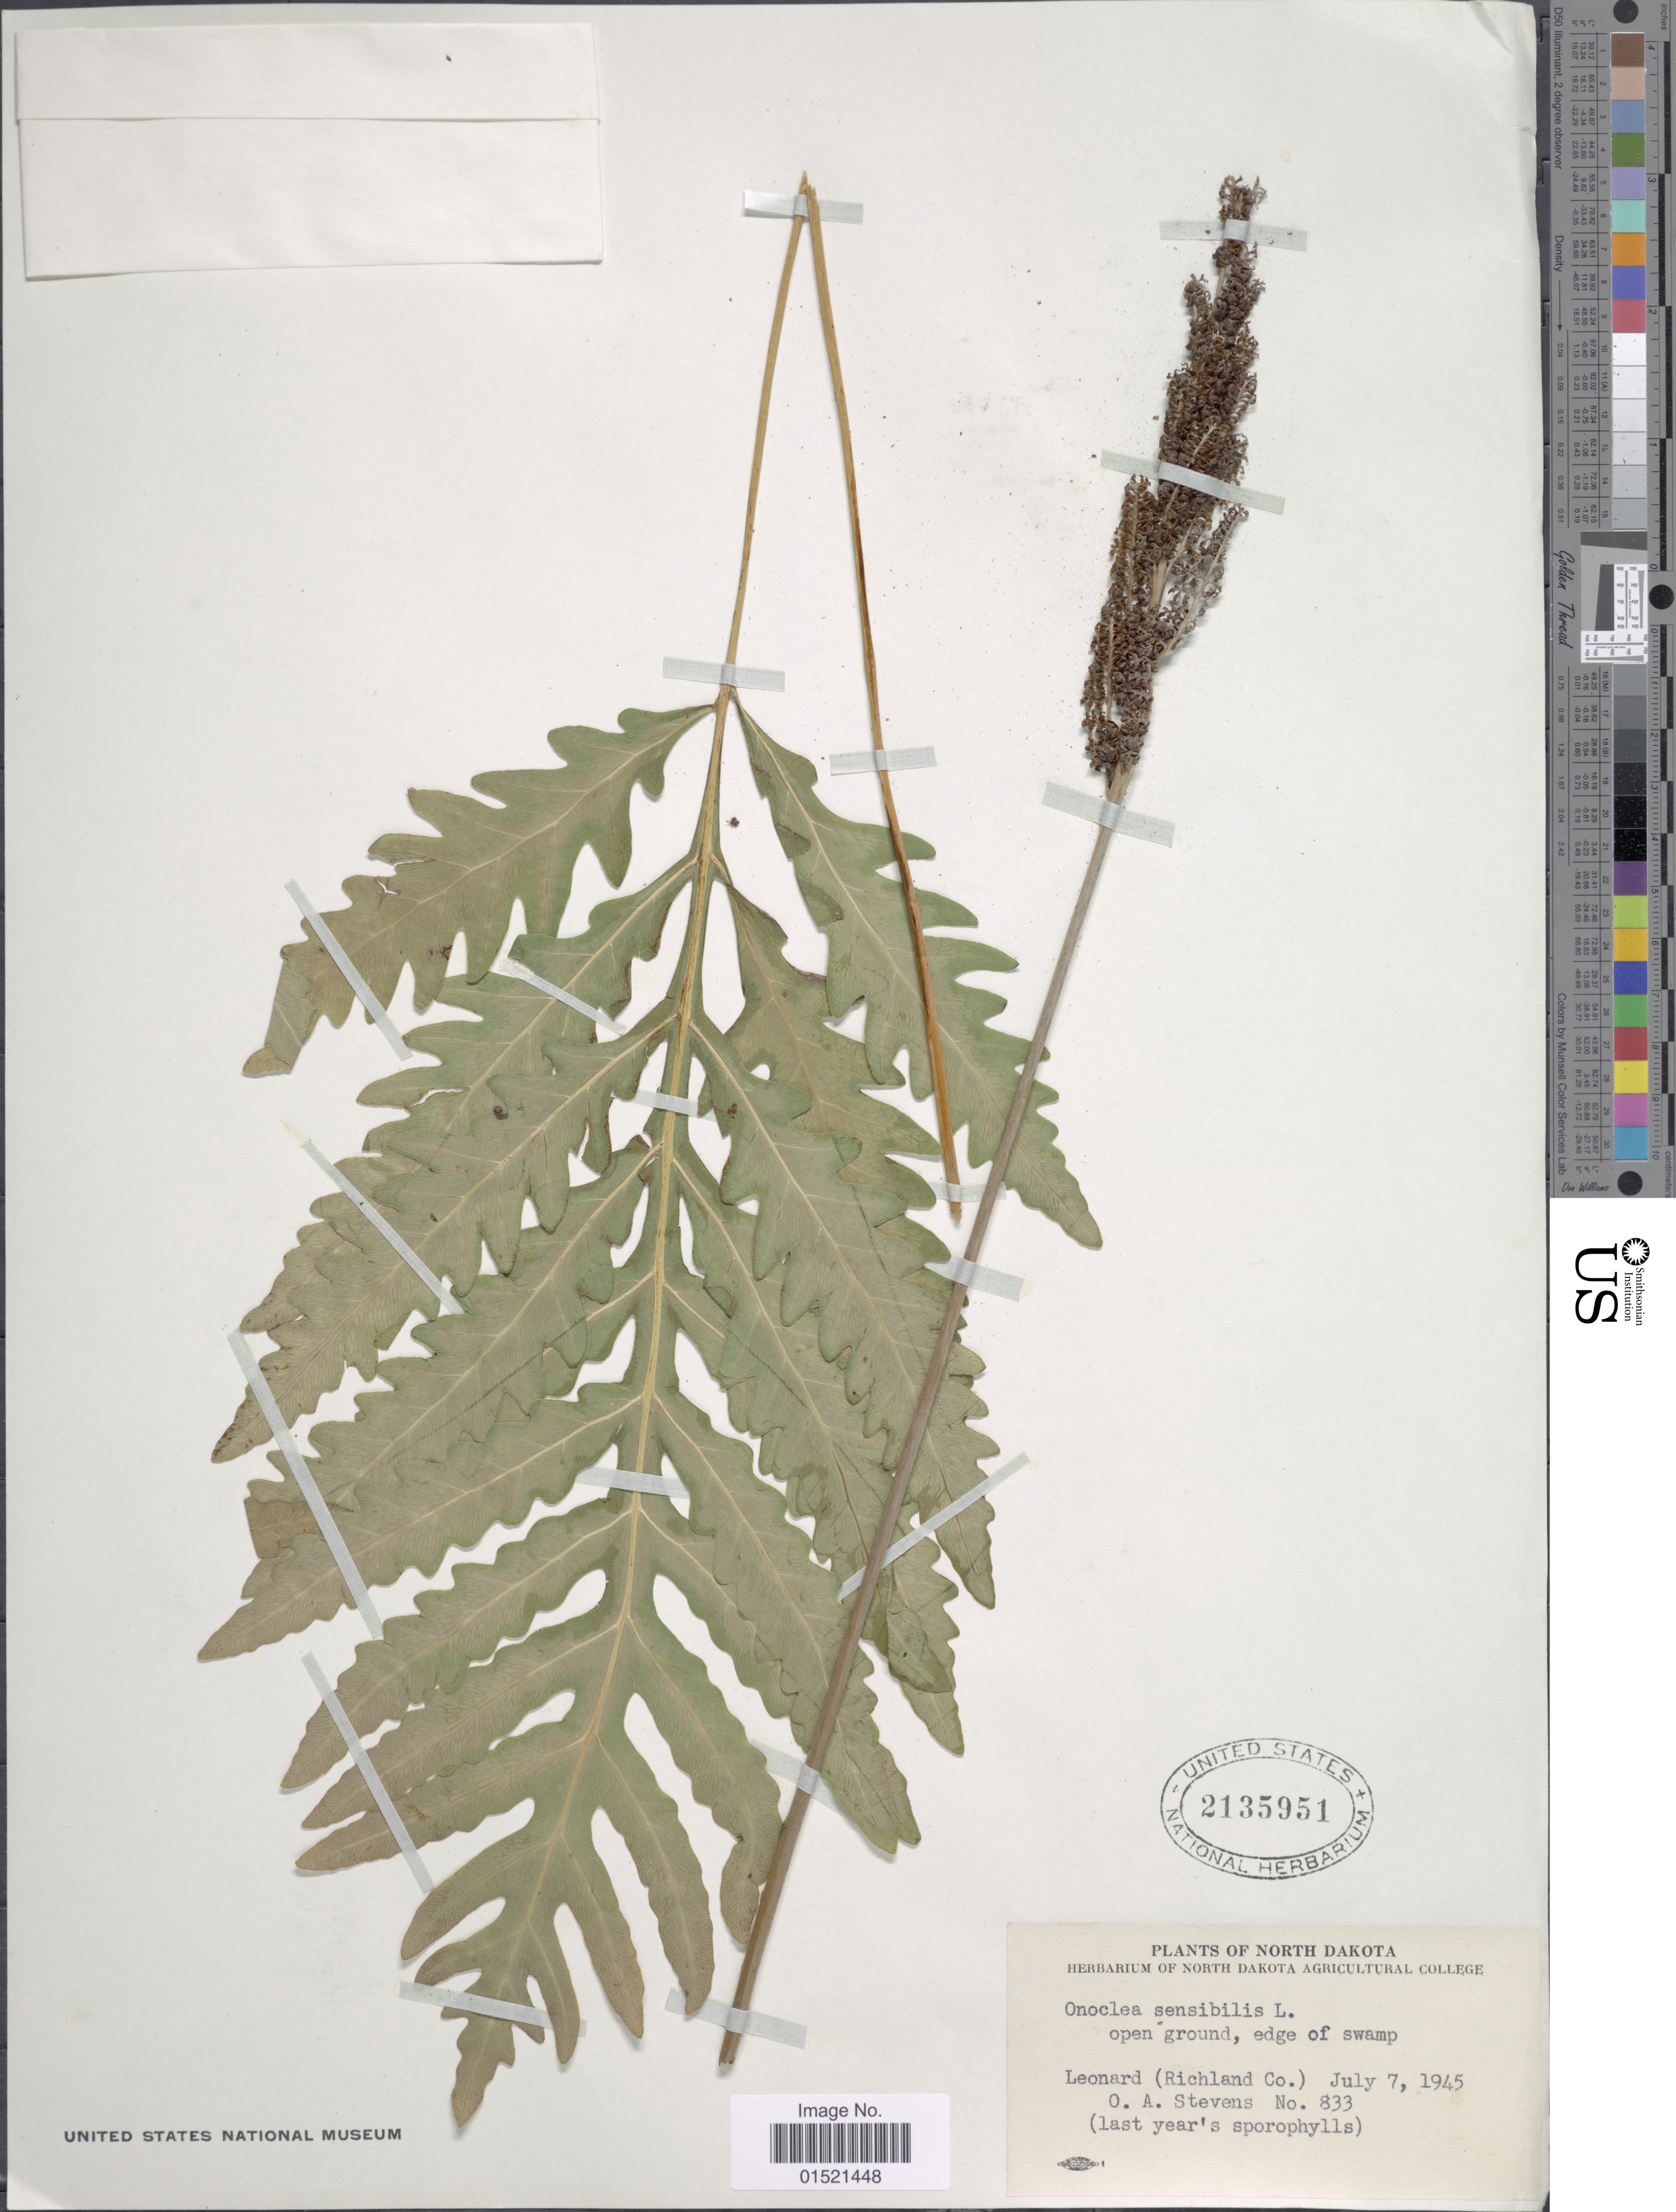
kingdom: Plantae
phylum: Tracheophyta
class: Polypodiopsida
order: Polypodiales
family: Onocleaceae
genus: Onoclea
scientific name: Onoclea sensibilis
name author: L.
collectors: O. A. Stevens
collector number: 833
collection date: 1945-07-07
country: United States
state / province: North Dakota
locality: Open ground, edge of swamp, leonard (Richland Co)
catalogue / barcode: US 2135951